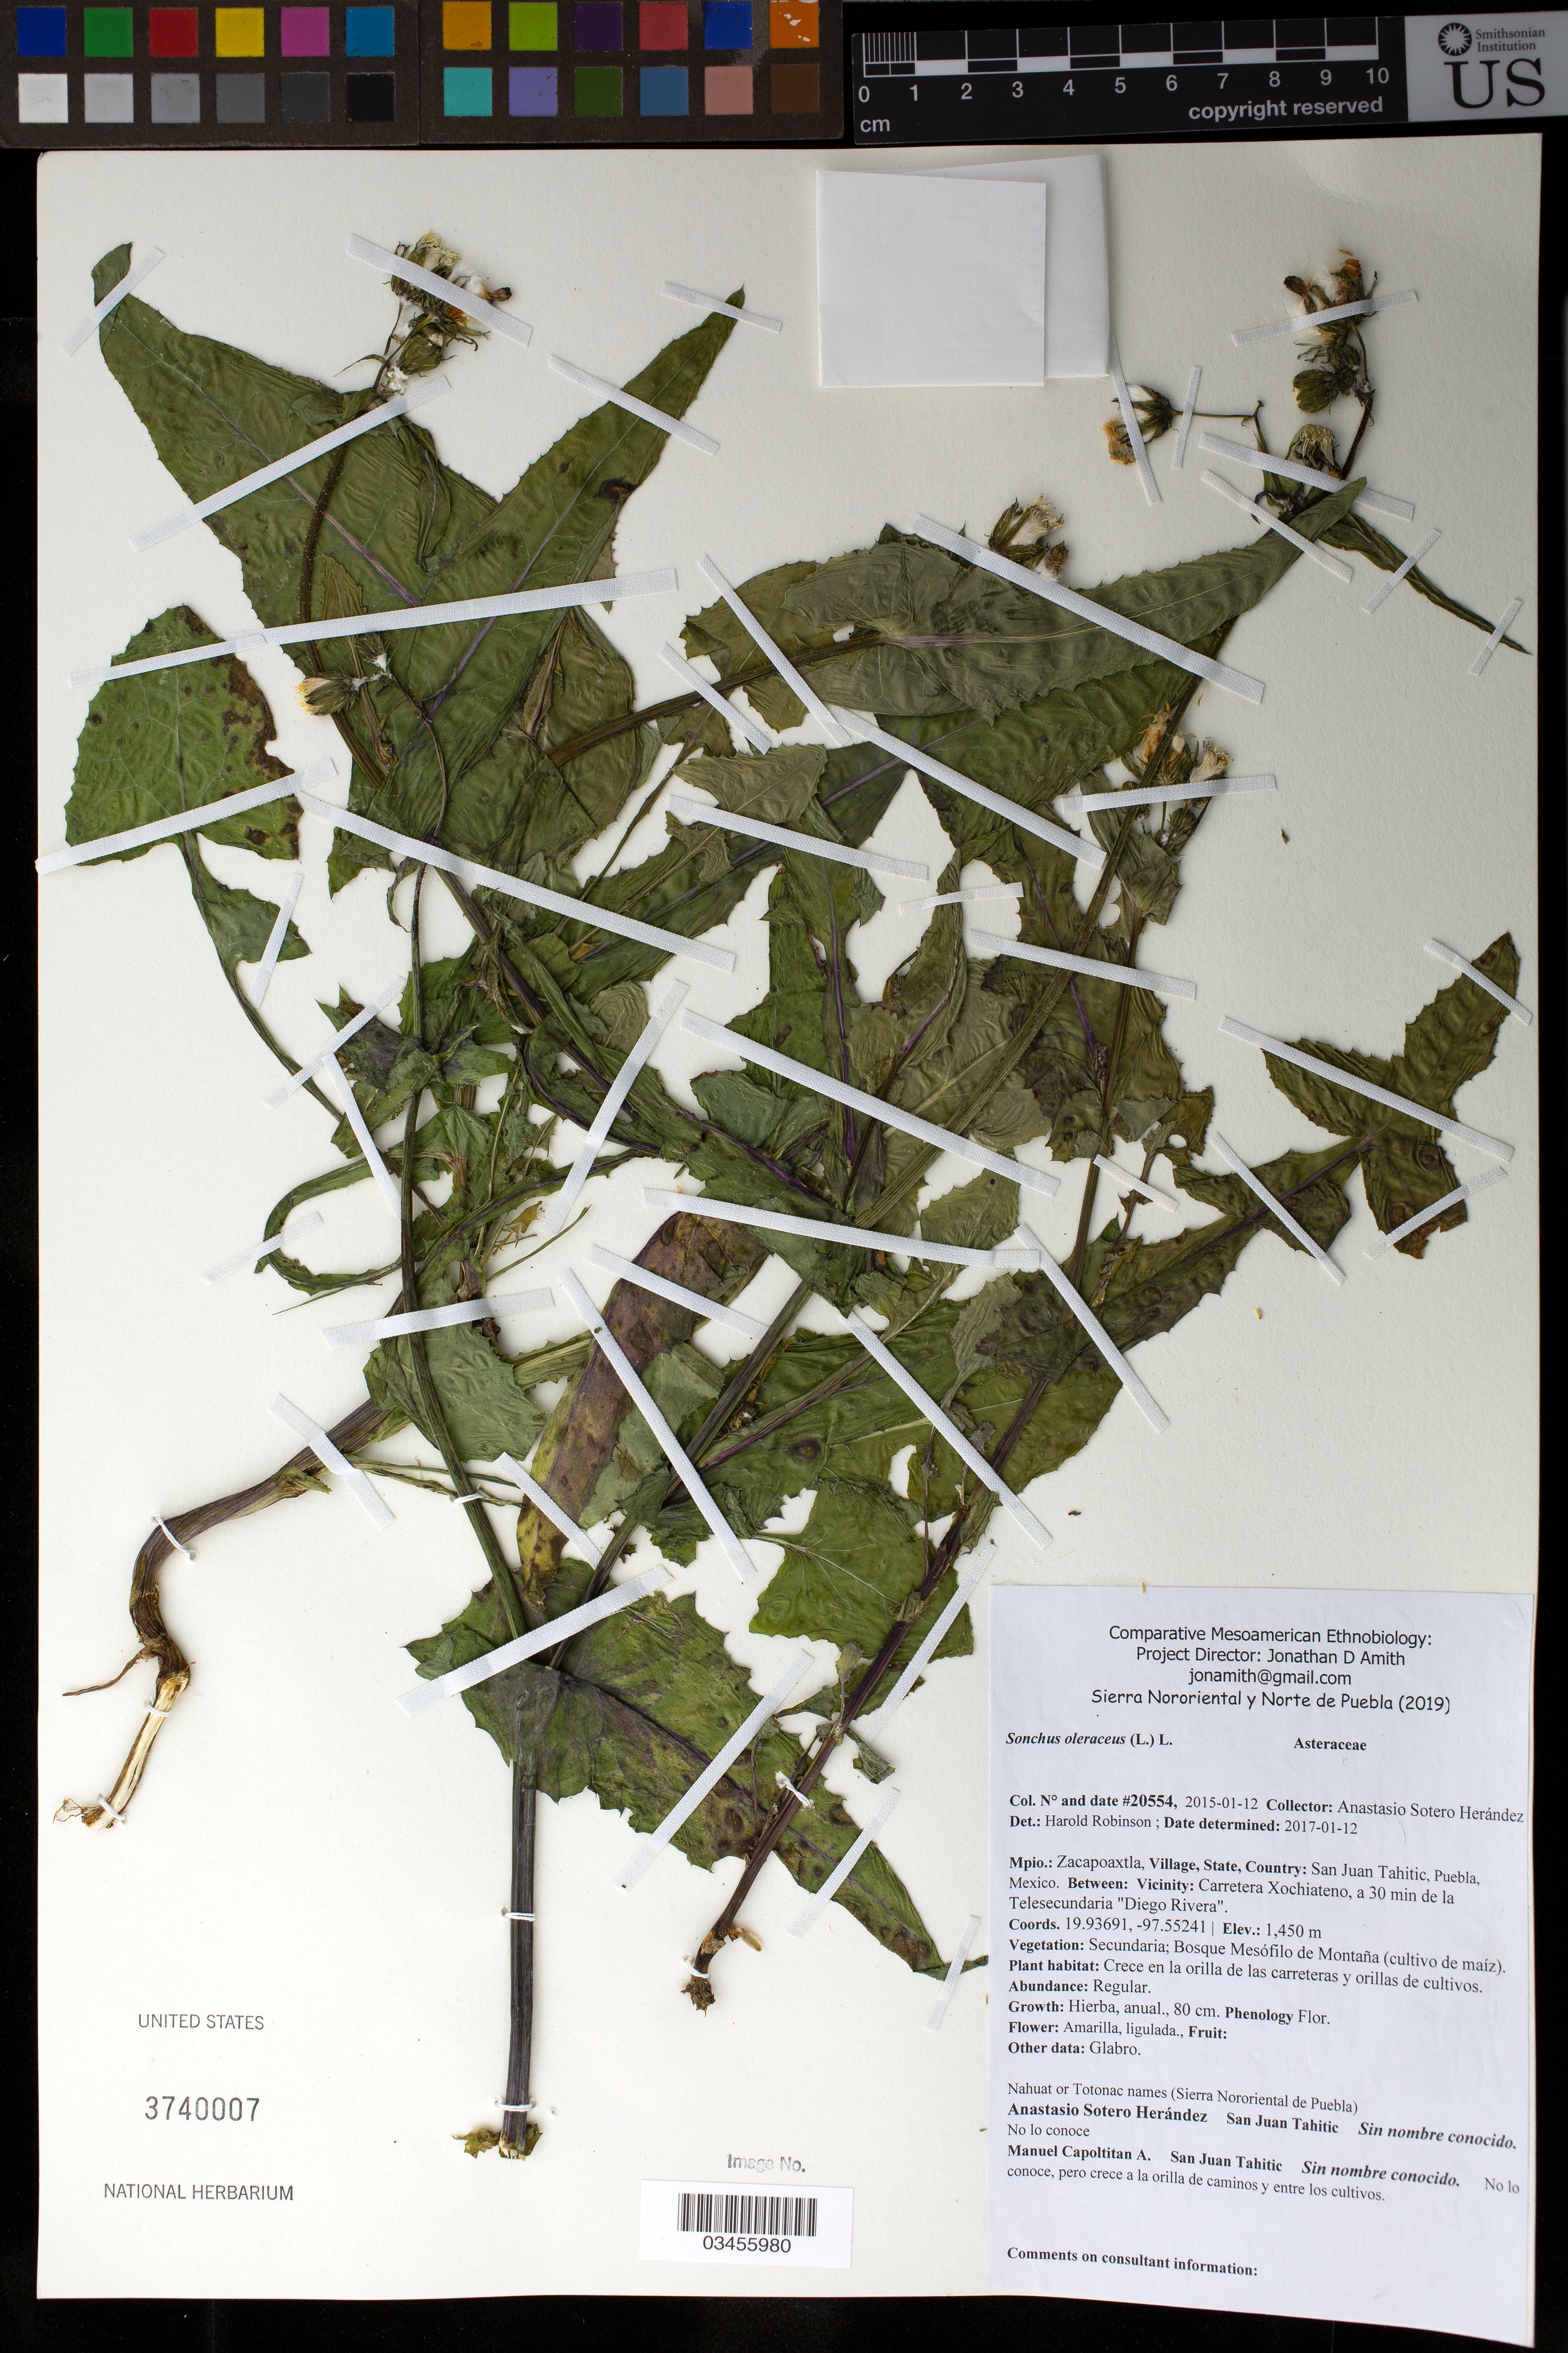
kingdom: Plantae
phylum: Tracheophyta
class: Magnoliopsida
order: Asterales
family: Asteraceae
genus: Sonchus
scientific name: Sonchus oleraceus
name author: L.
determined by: Robinson, Harold E., (US)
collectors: A. Sotero H.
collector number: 20554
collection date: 2015-01-12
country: México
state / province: Puebla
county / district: Zacapoaxtla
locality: PUEBLO: San Juan Tahitic; LOCALIDAD EXACTA: Carretera Xochiateno, a 30 min de la Telesecundaria "Diego Rivera"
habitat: Bosque mesófilo de montaña (cultivo de maíz) | Crece en la orilla de las carreteras y orillas de cultivos.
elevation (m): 1450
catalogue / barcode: US 3740007